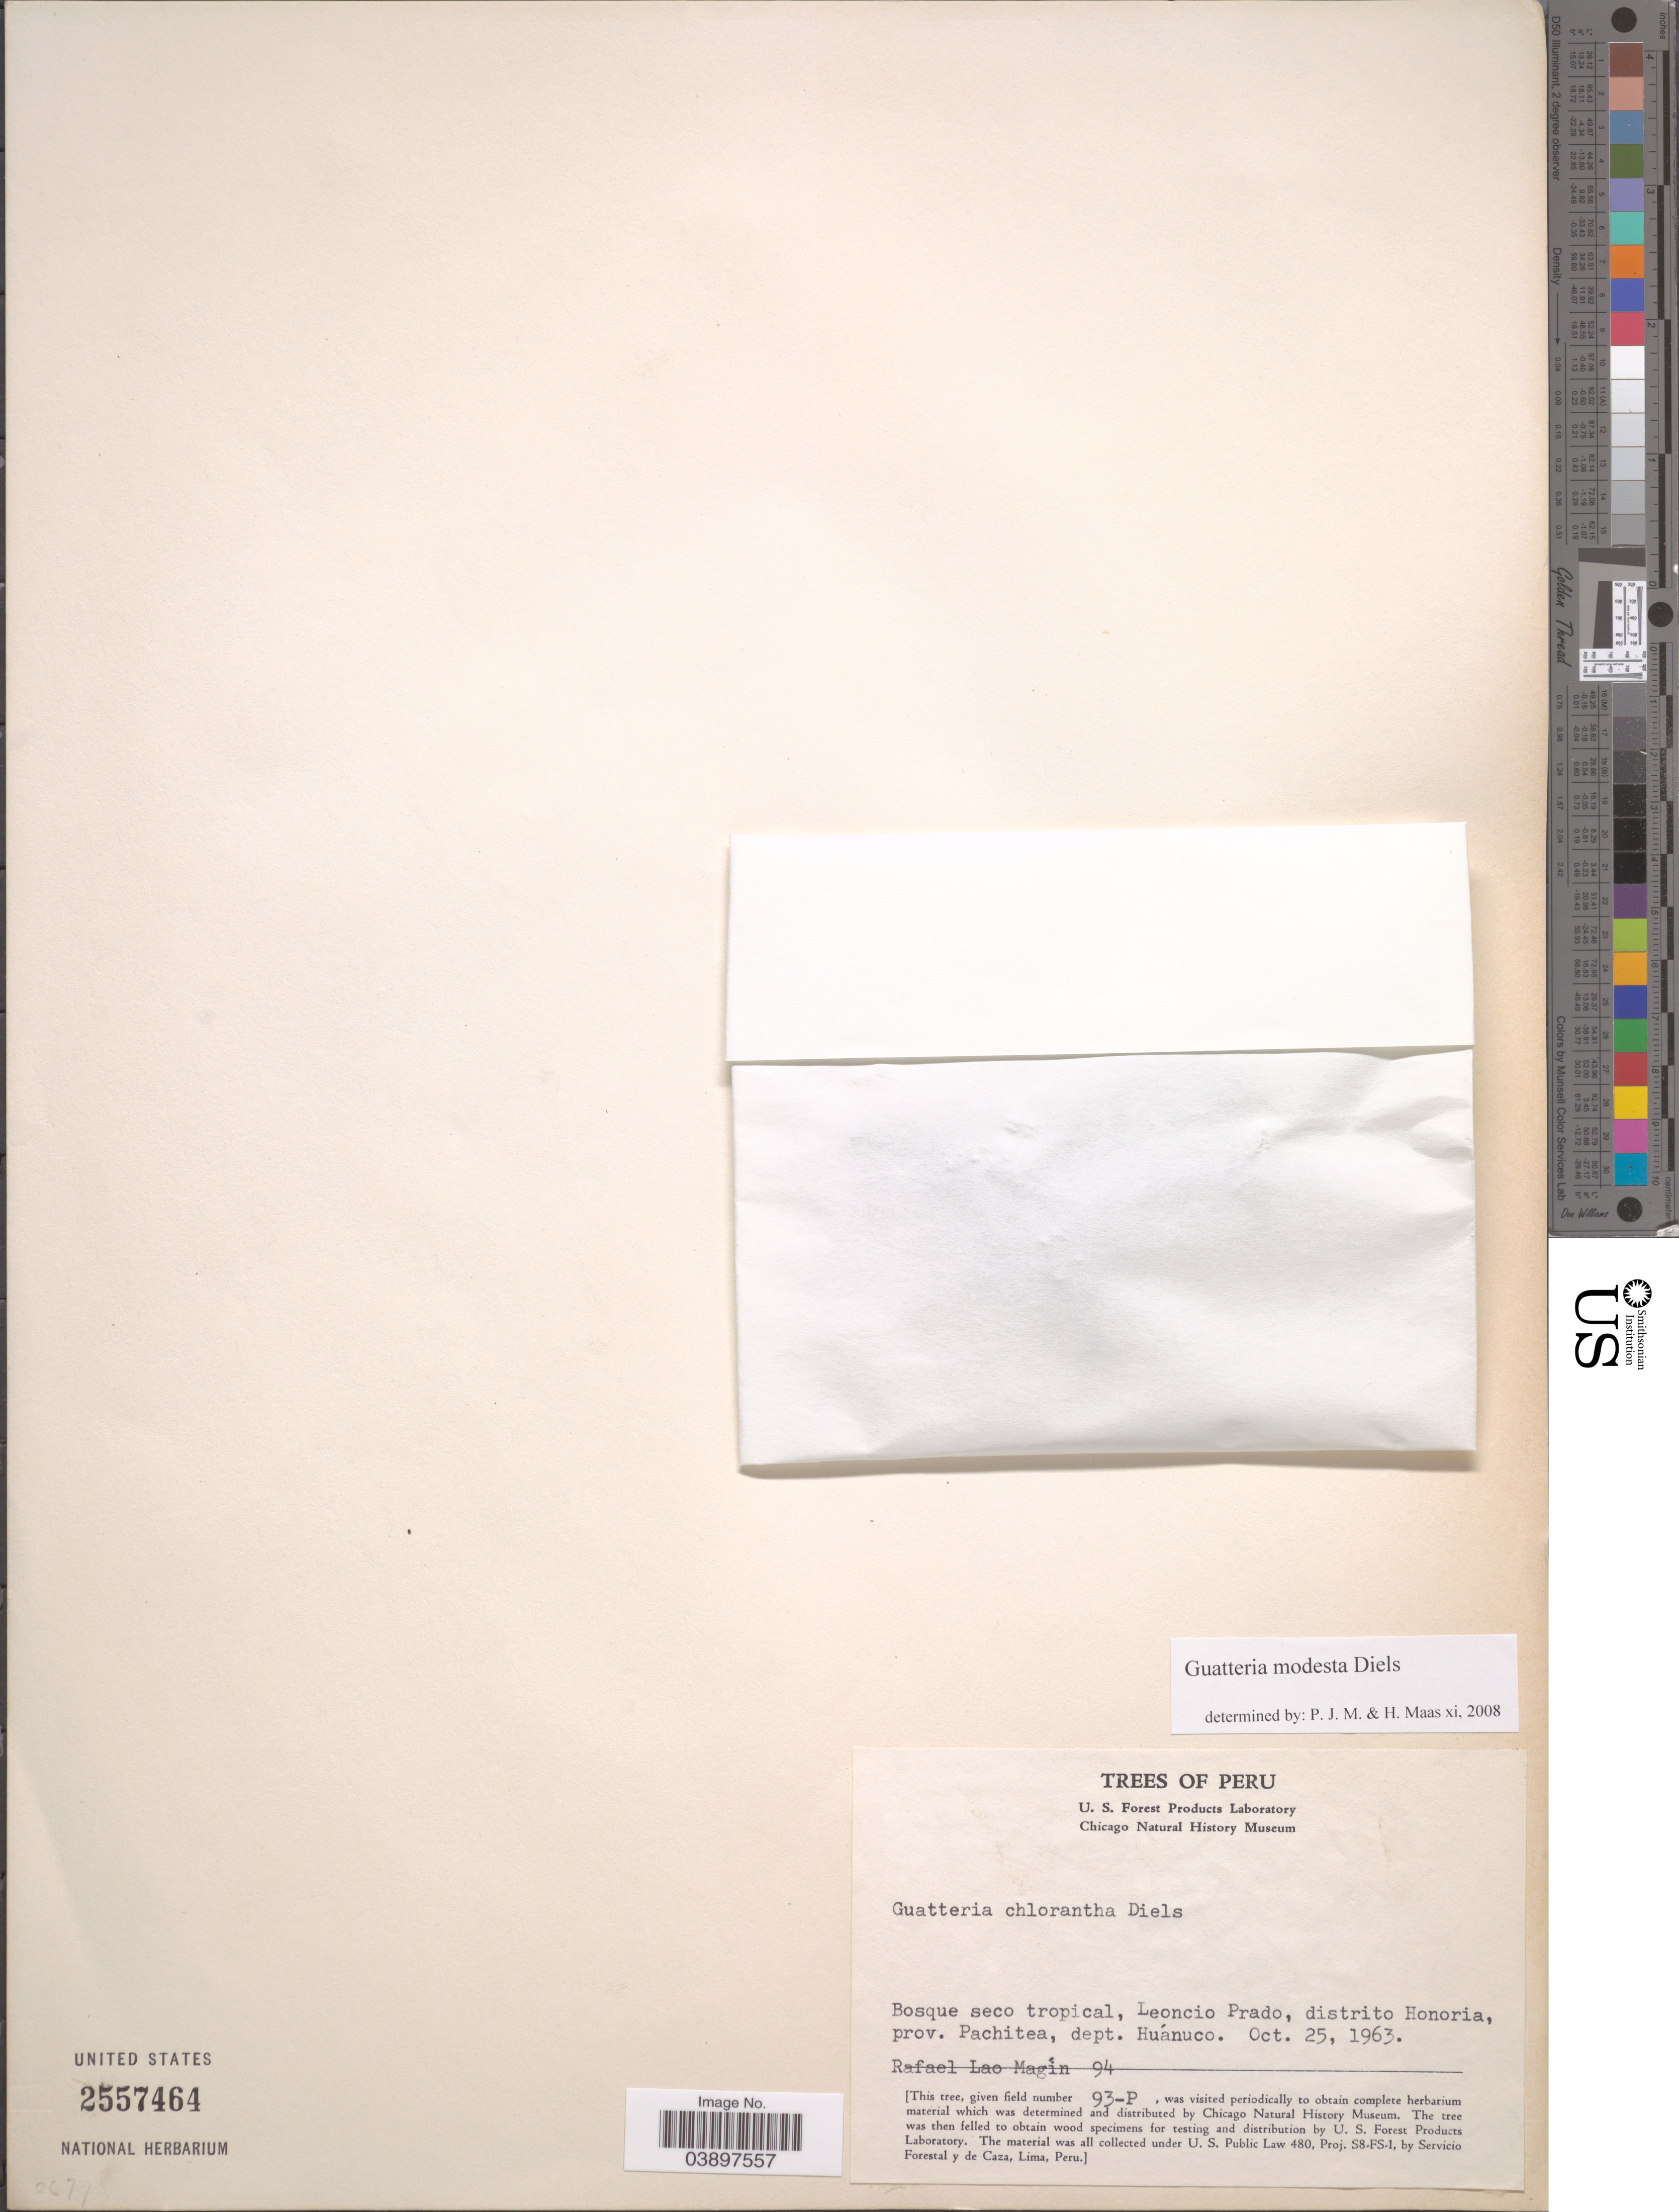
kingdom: Plantae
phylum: Tracheophyta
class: Magnoliopsida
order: Magnoliales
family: Annonaceae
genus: Guatteria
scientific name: Guatteria modesta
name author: Diels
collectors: R. L. Magin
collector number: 94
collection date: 1963-10-25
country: Peru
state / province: Huánuco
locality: Leoncio Prado, distrito Honoria, prov. Pachitea, depto. Huánuco.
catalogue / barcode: US 2557464